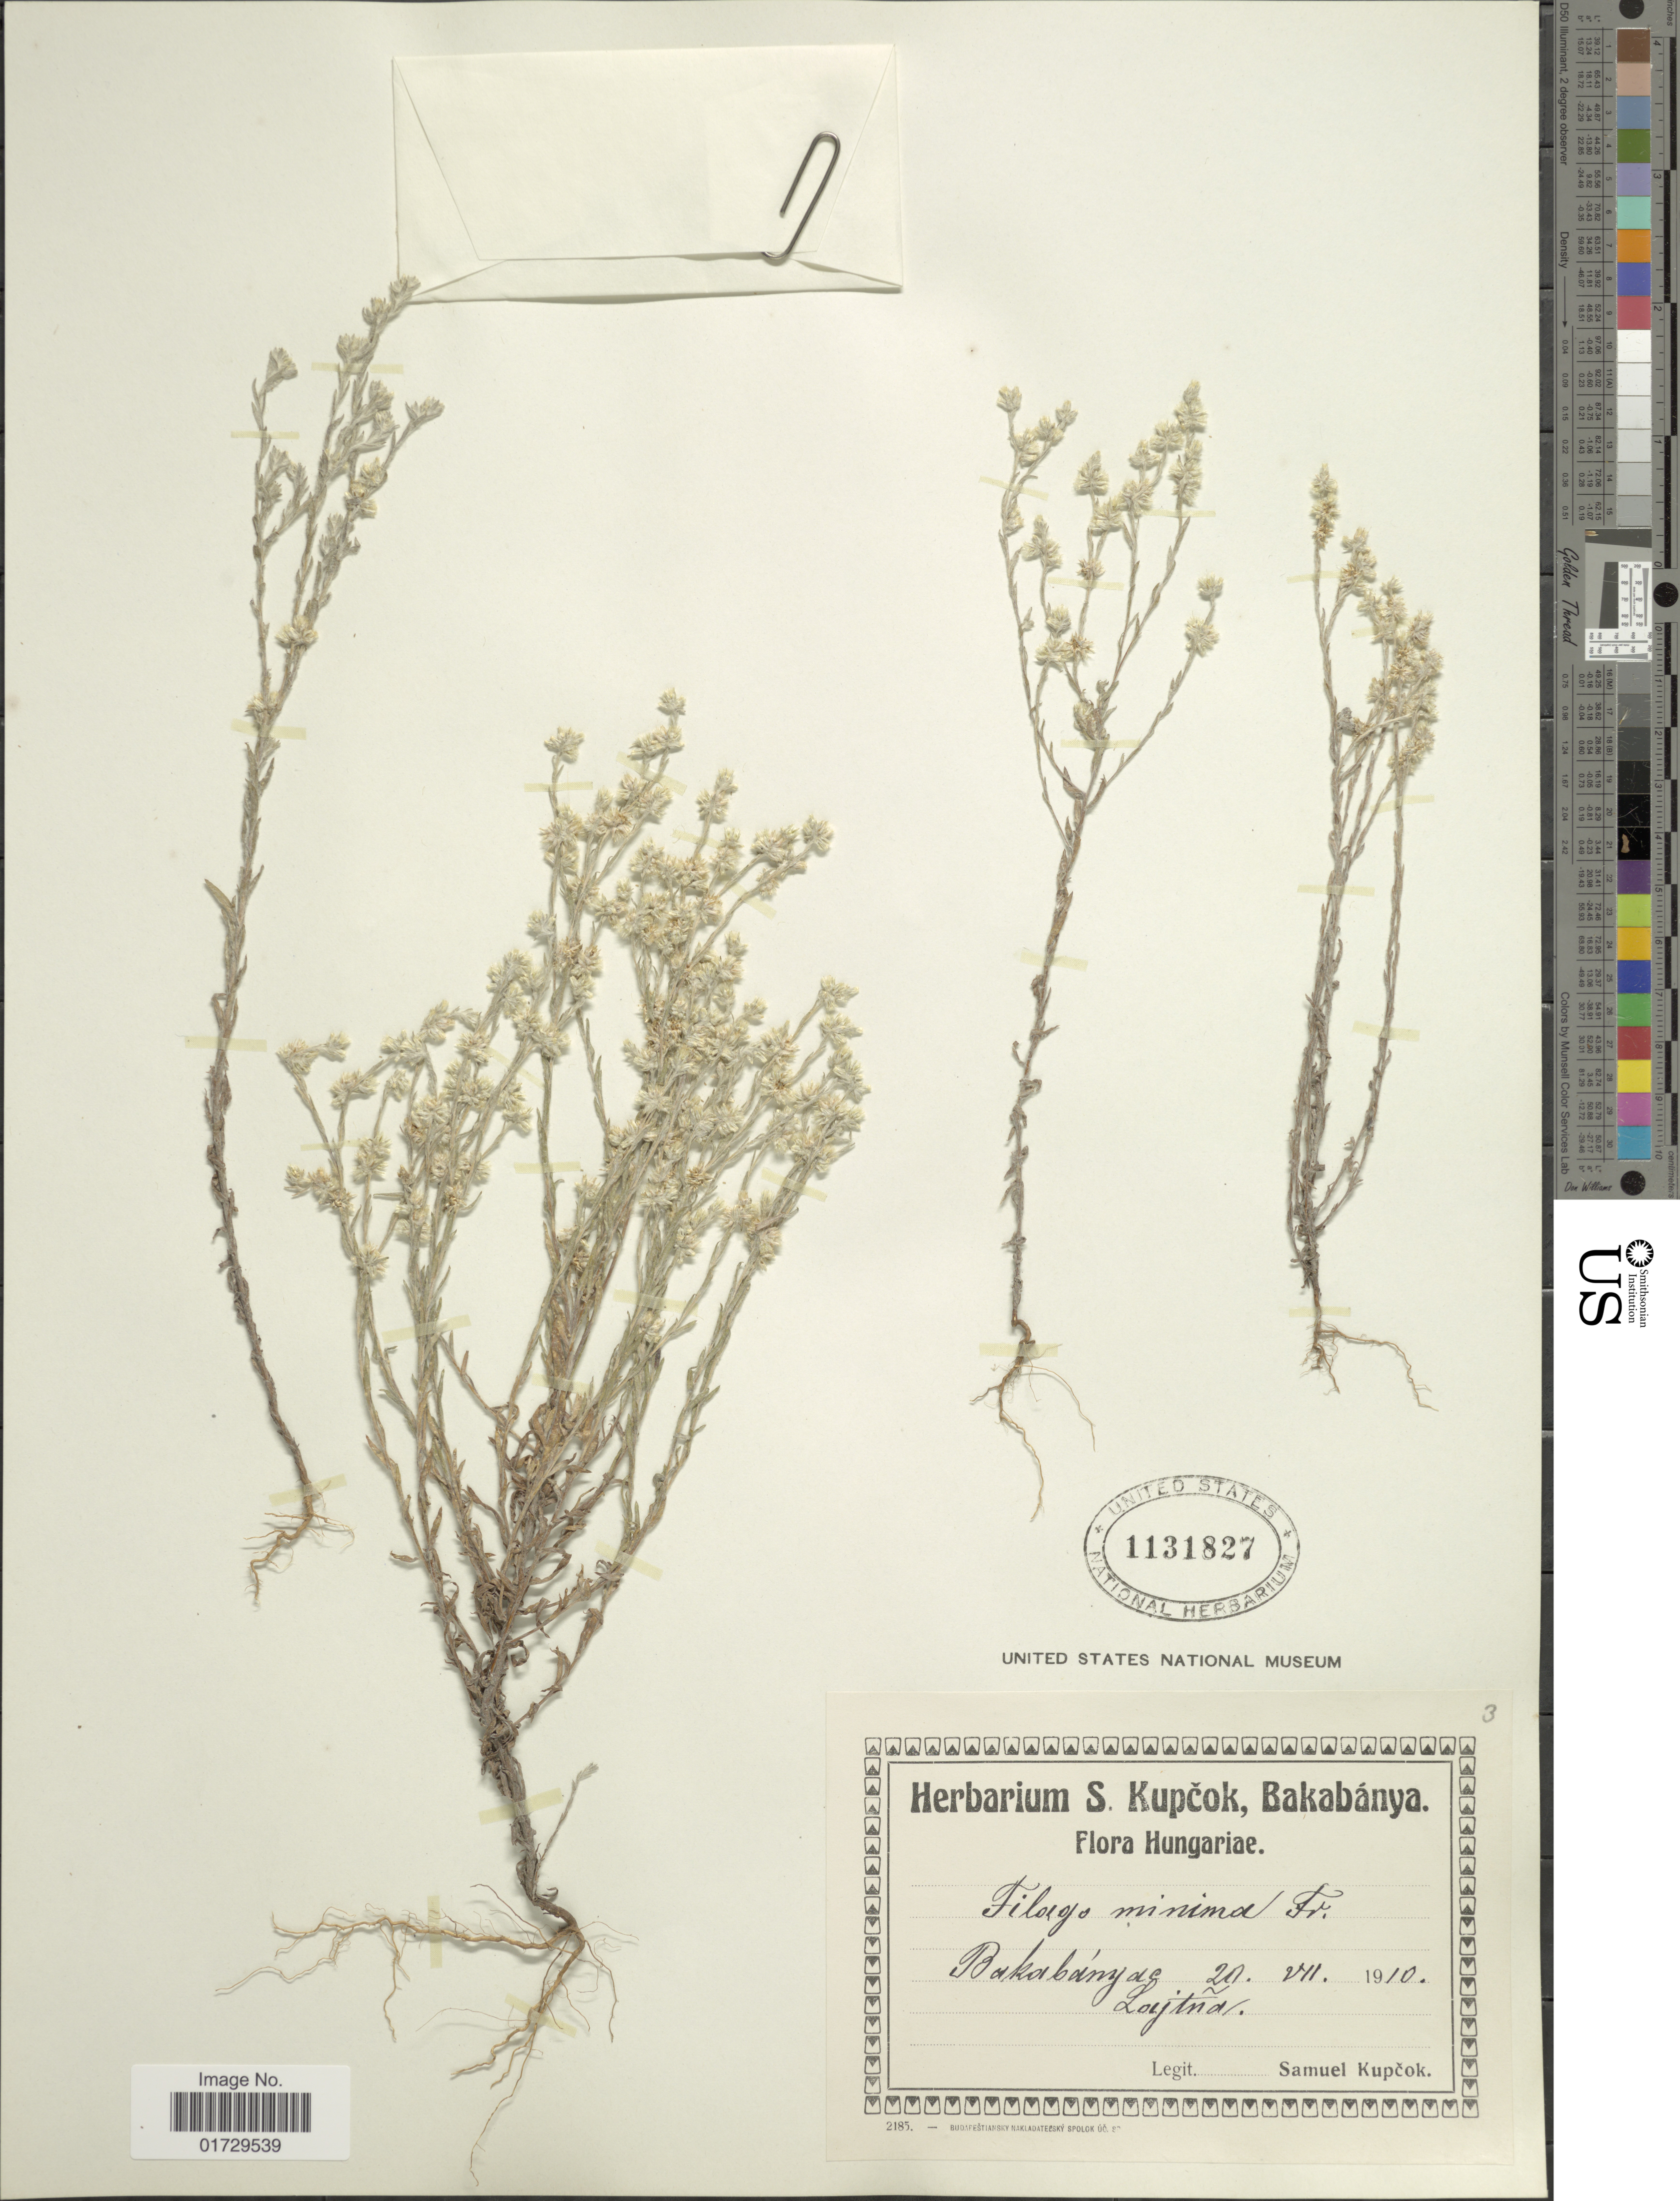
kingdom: Plantae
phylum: Tracheophyta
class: Magnoliopsida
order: Asterales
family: Asteraceae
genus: Filago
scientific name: Filago minima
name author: (Sm.) Pers.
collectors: S. Kupcok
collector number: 3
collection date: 1910-07-20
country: Hungary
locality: Bakabamyas, Laytna [interpreted]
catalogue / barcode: US 1131827